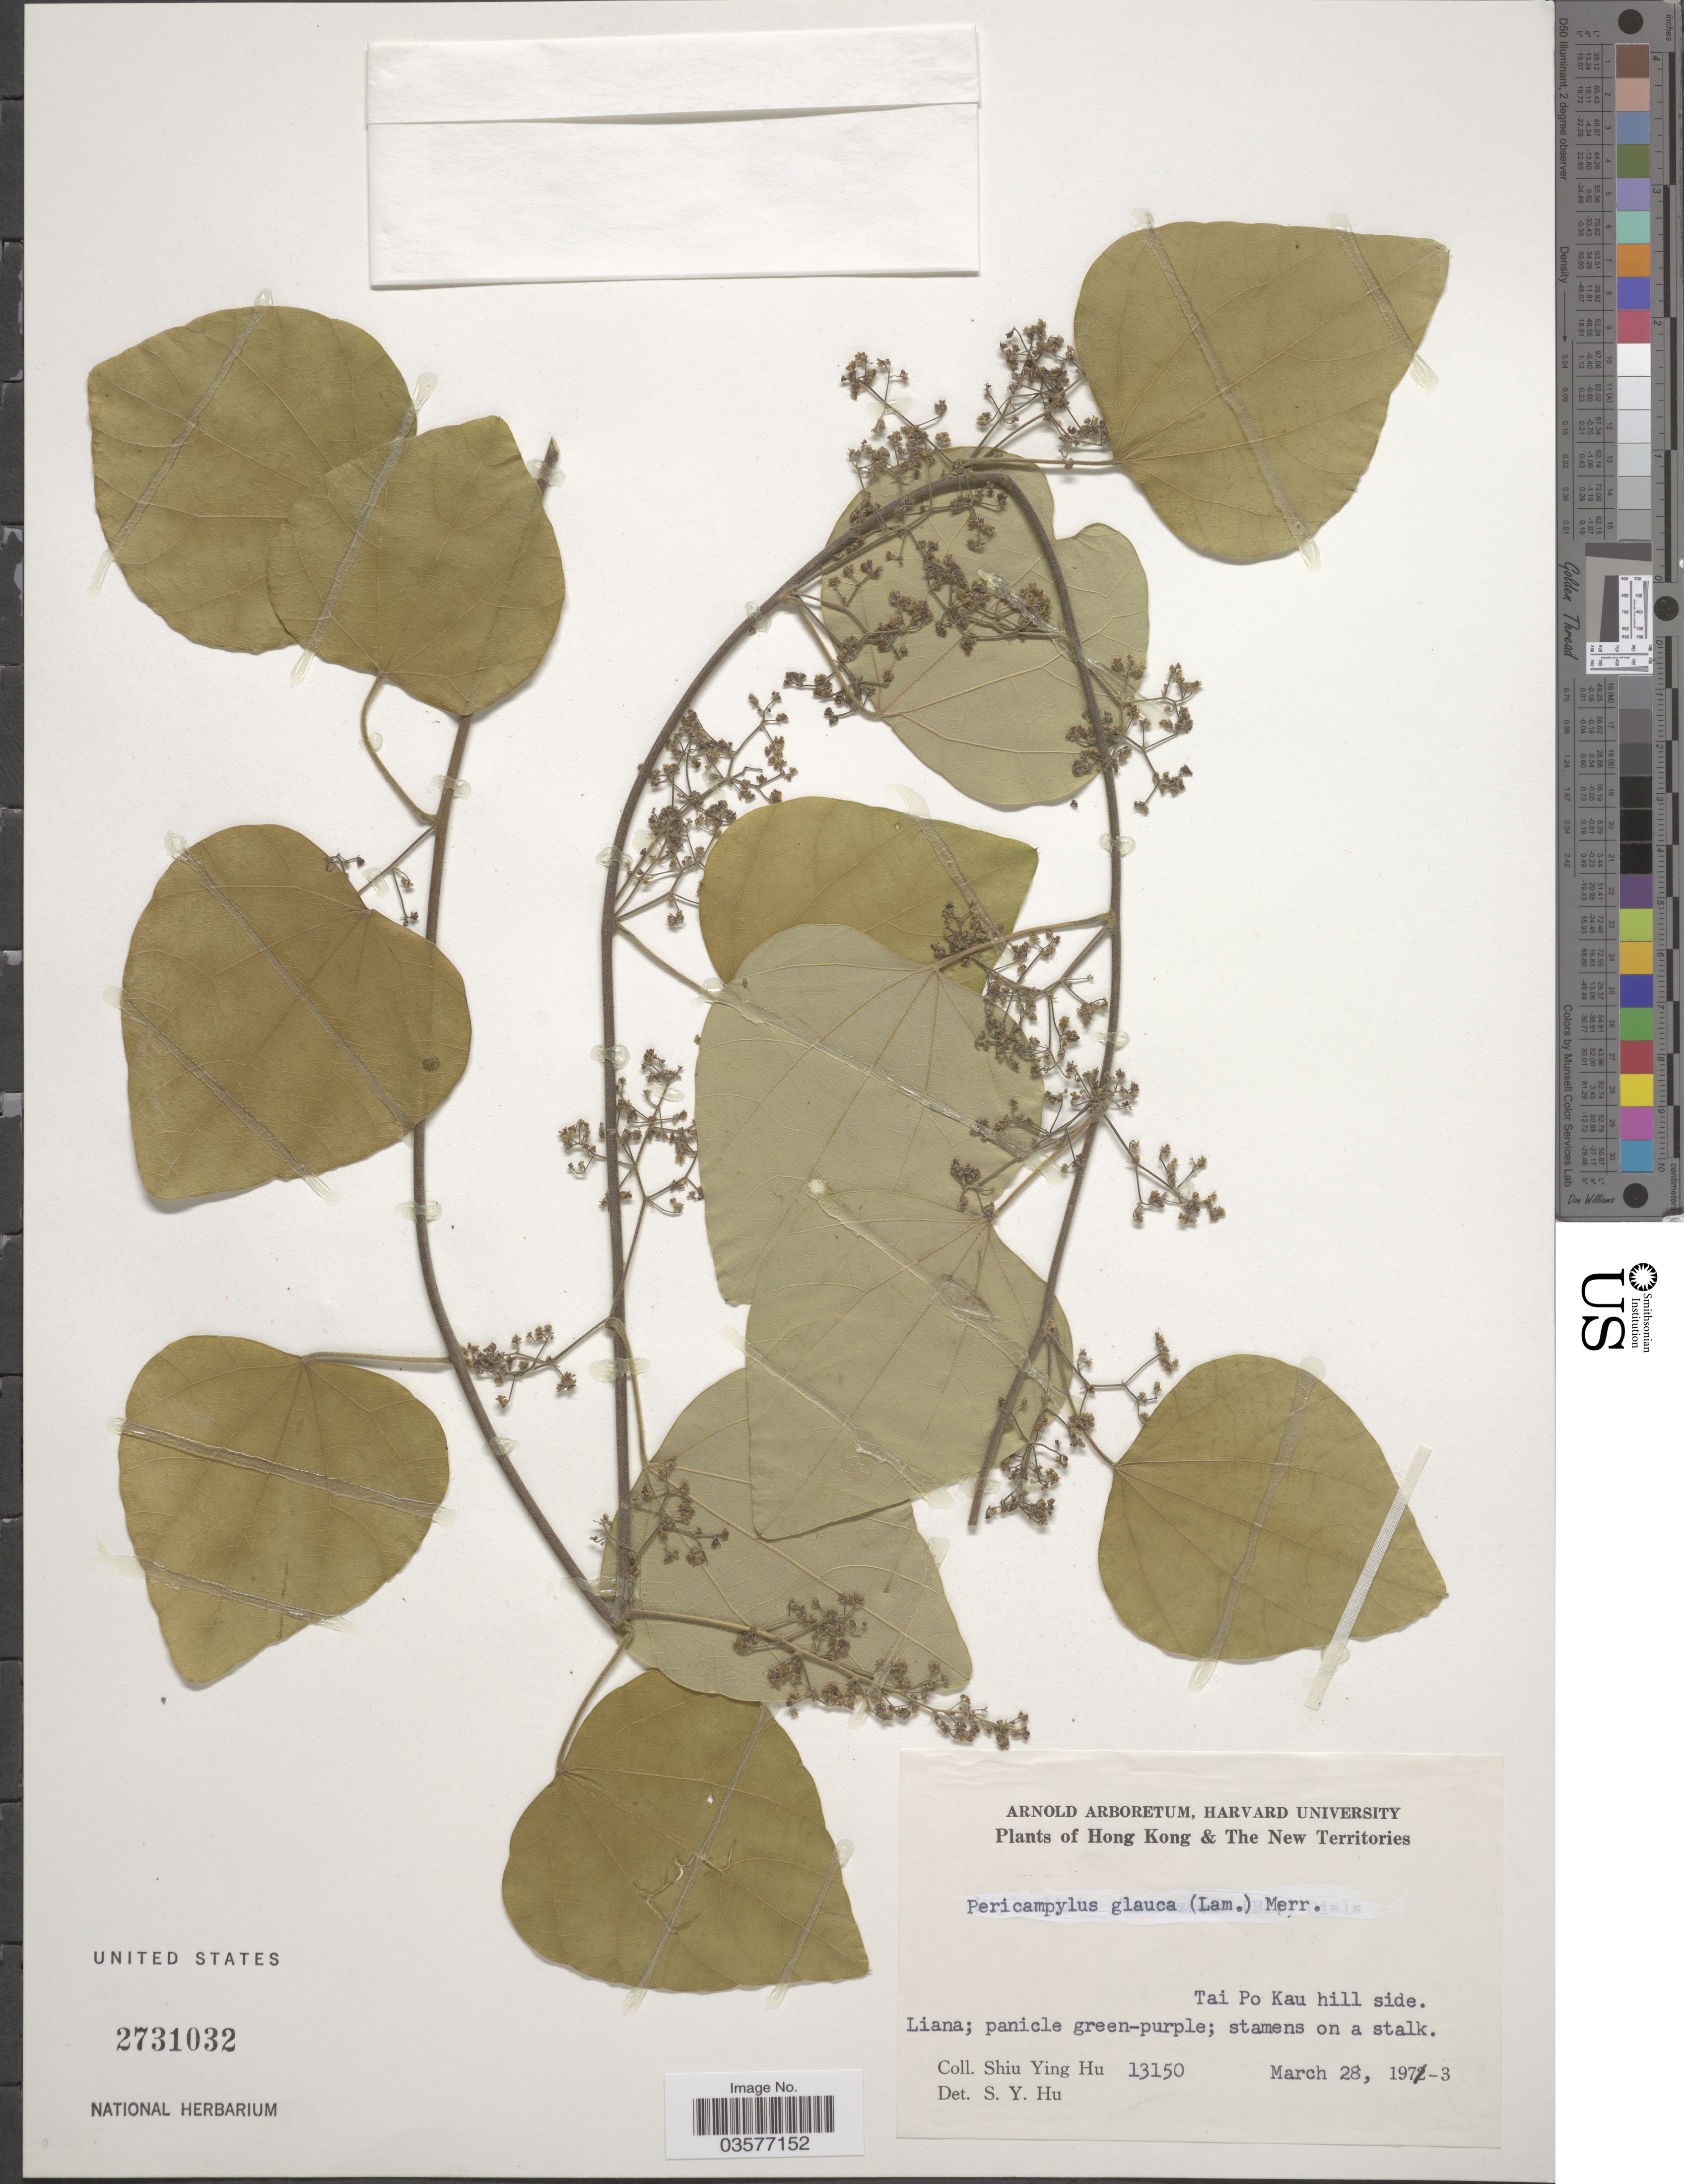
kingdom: Plantae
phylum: Tracheophyta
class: Magnoliopsida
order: Ranunculales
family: Menispermaceae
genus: Pericampylus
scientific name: Pericampylus glaucus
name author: (Lam.) Merr.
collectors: S. Y. Hu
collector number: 13150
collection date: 1973-03-28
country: China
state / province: Hong Kong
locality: The New Territories. Tai Po Kau hill side.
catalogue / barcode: US 2731032